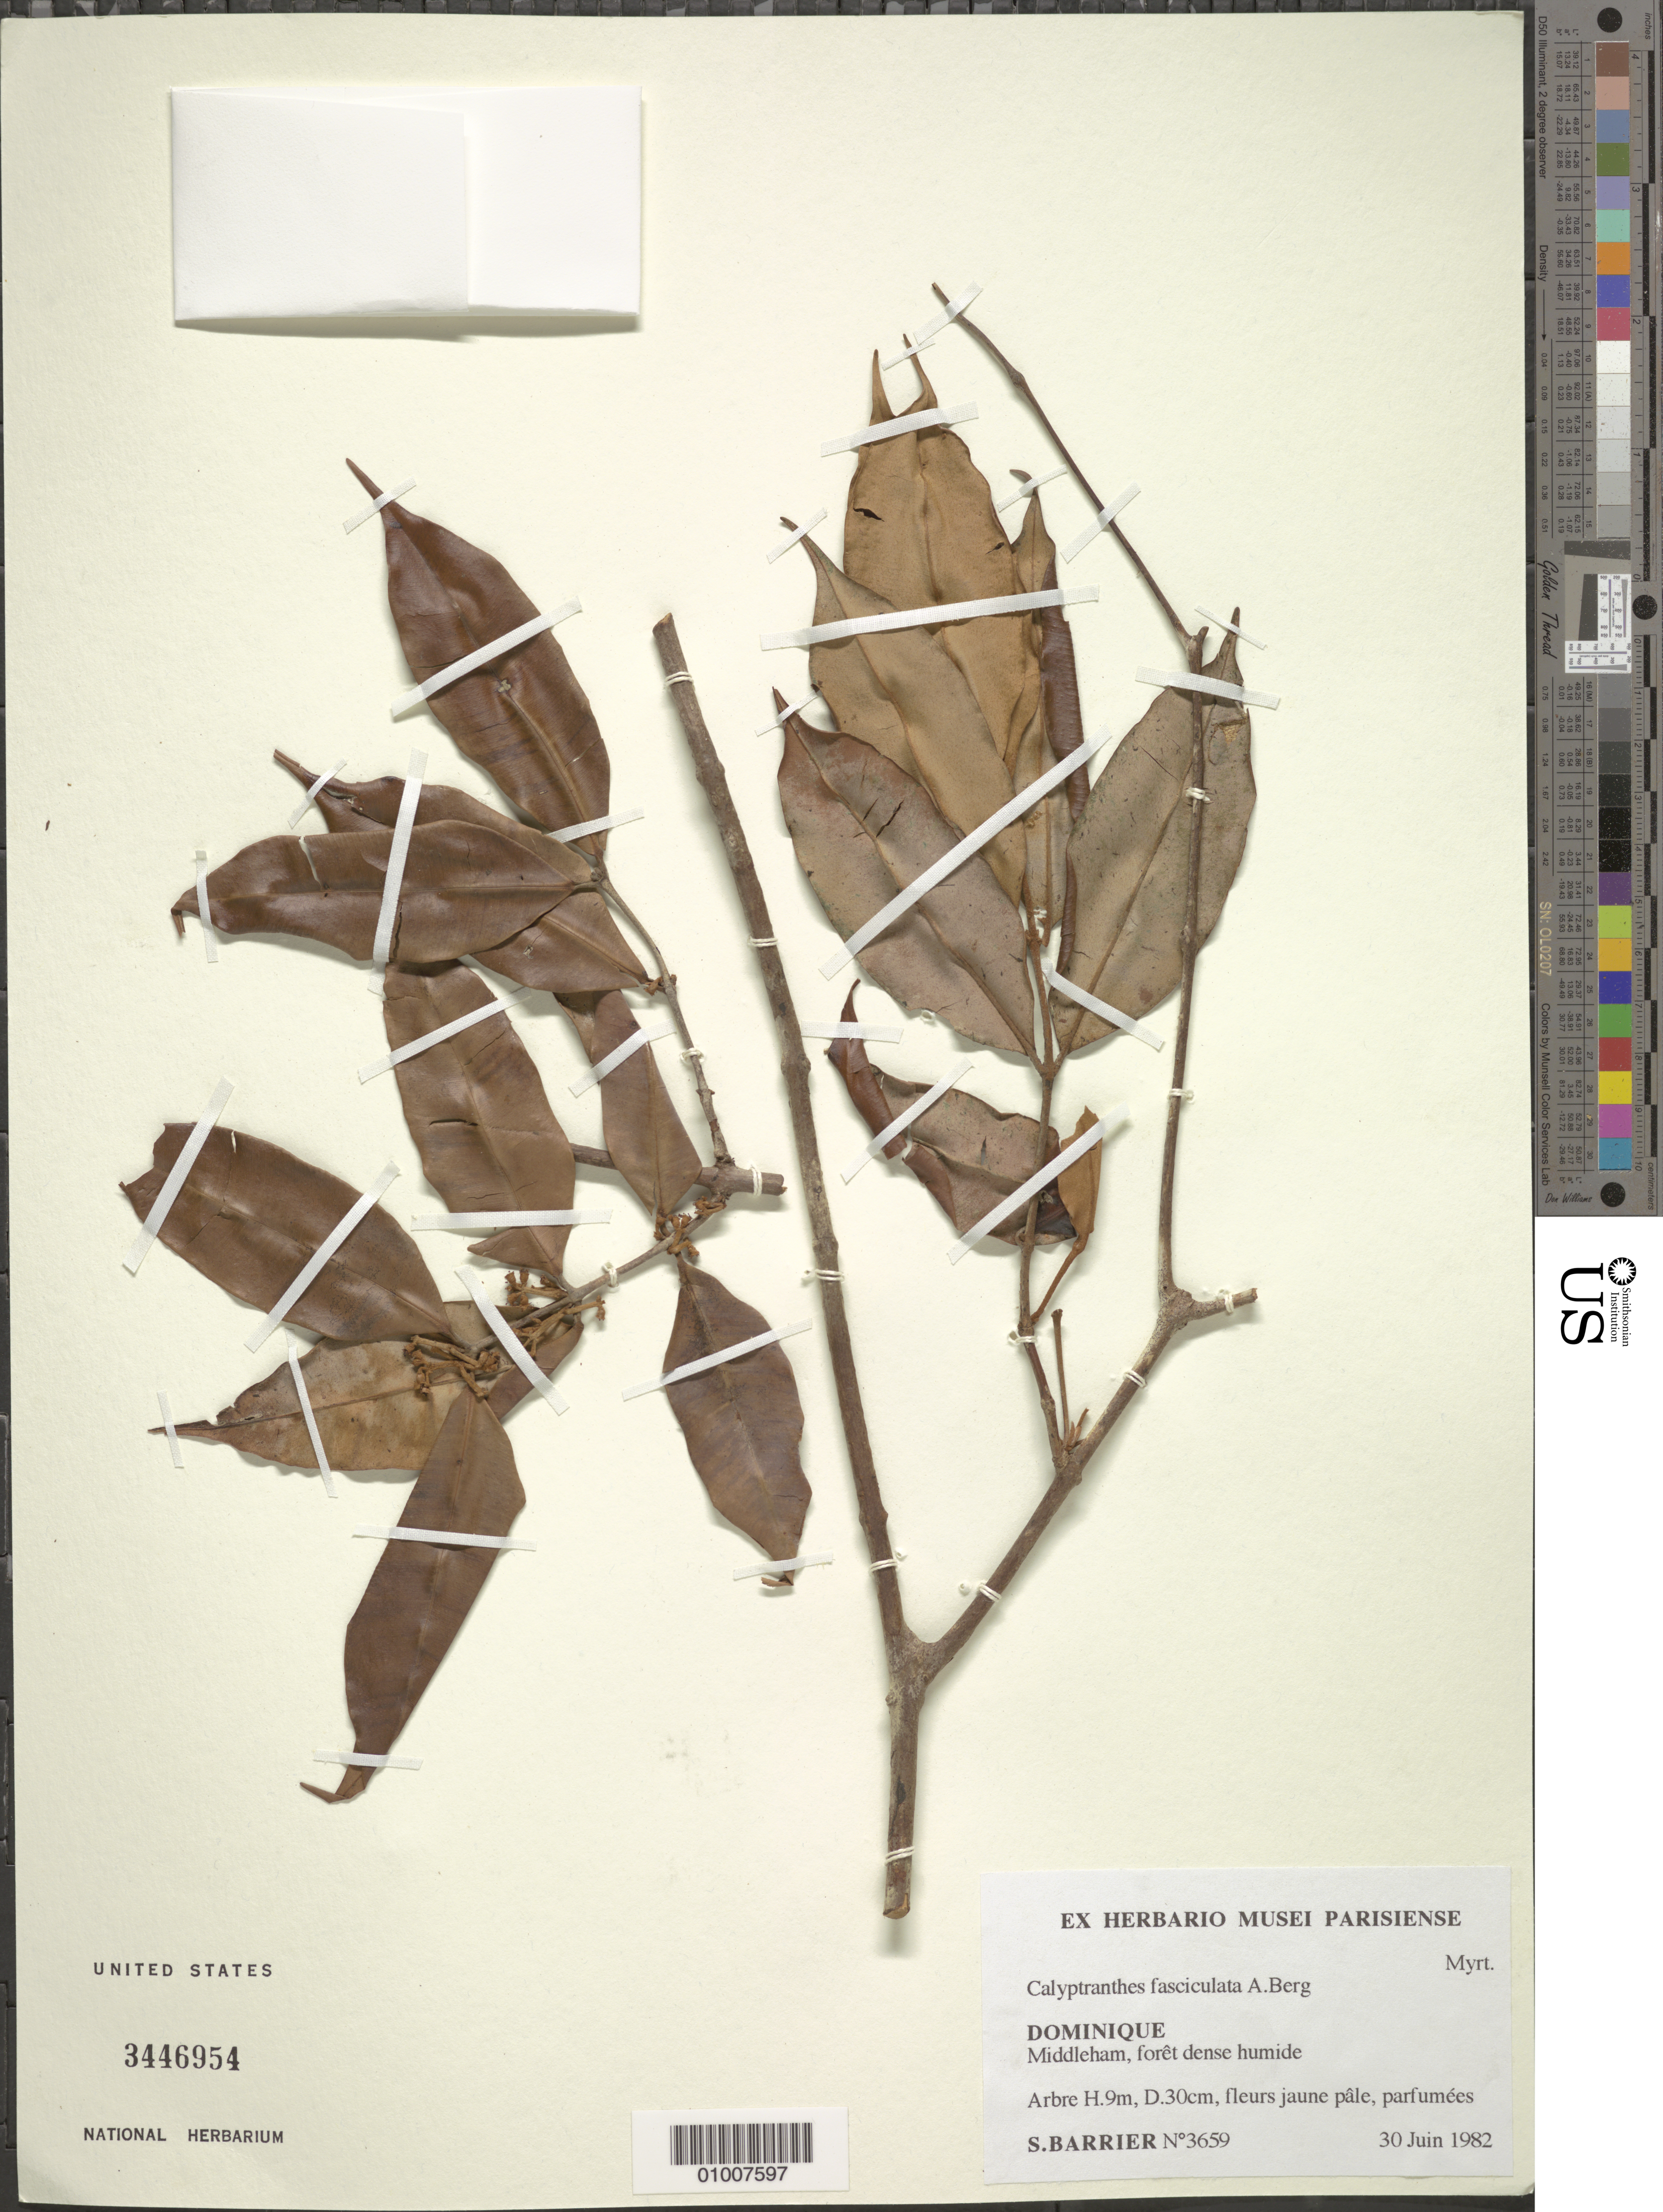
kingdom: Plantae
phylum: Tracheophyta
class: Magnoliopsida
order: Myrtales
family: Myrtaceae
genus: Myrcia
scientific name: Myrcia fasciculata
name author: (O. Berg) K. Campbell & K. Samra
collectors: S. Barrier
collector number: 3659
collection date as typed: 30 Jun 1982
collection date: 1982-06-30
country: Dominica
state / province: St. Paul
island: Dominica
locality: Middleham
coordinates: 0 N, 0 E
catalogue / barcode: US 3446954